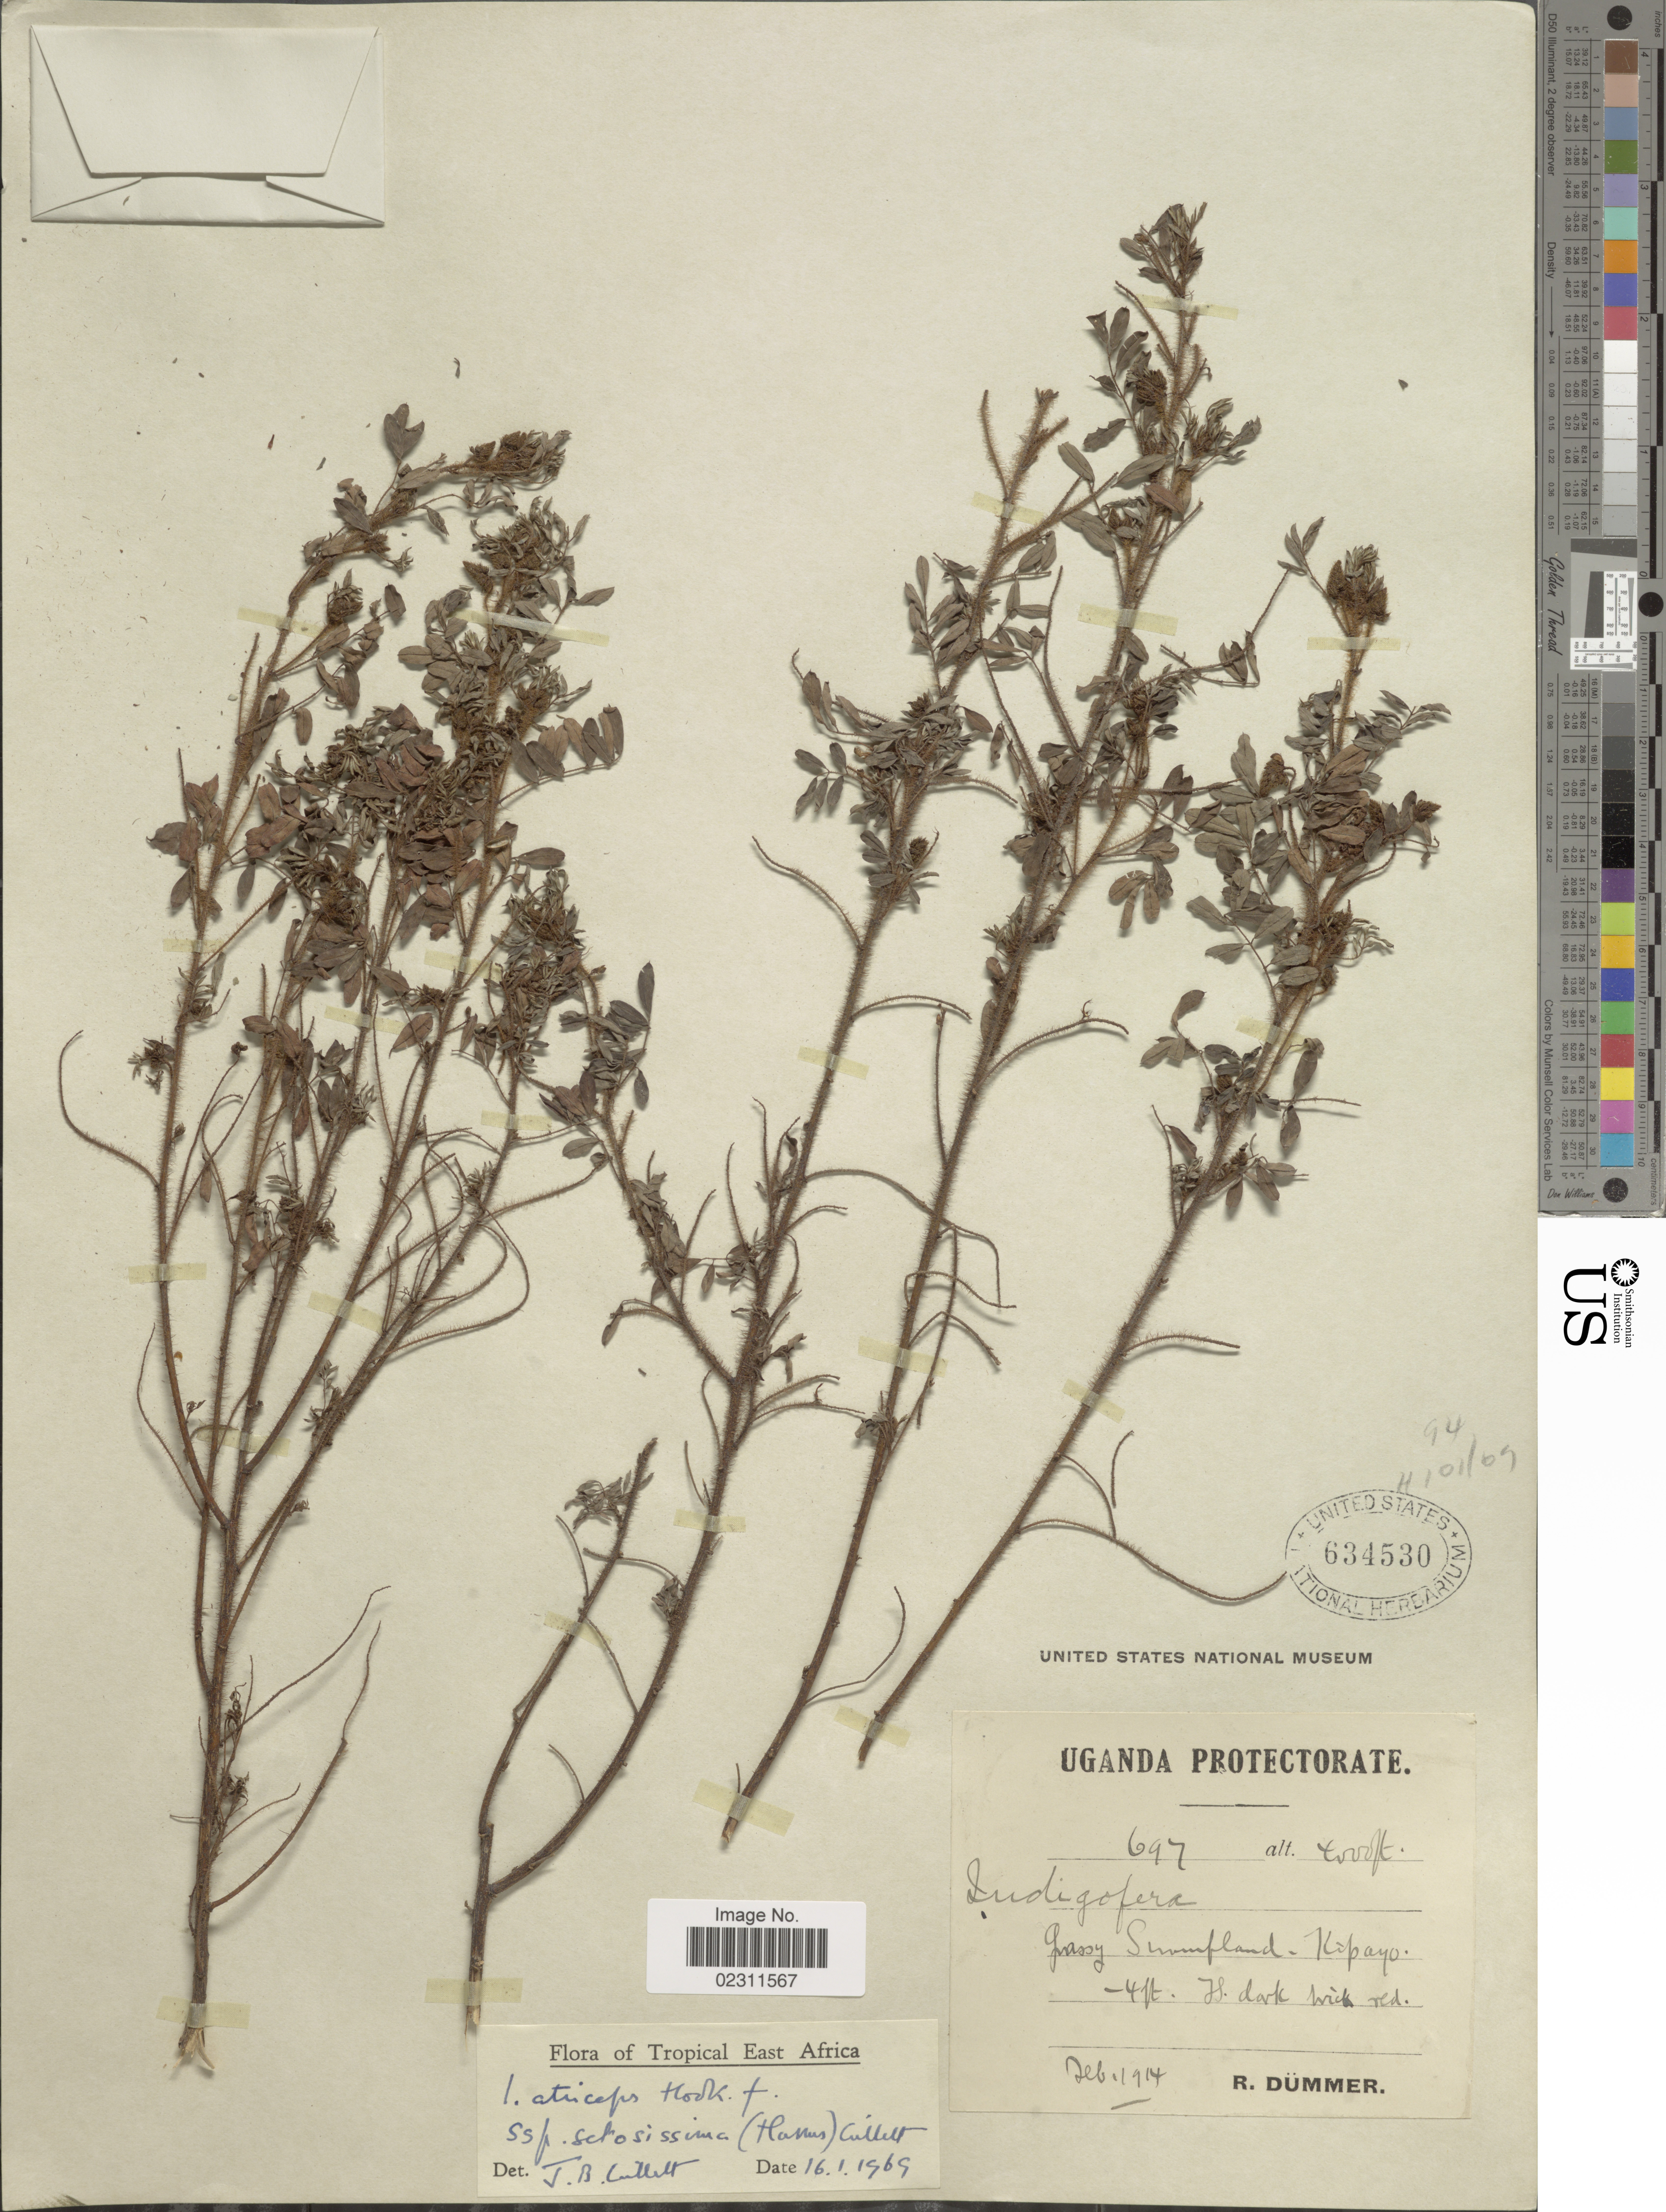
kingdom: Plantae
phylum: Tracheophyta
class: Magnoliopsida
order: Fabales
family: Fabaceae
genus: Indigofera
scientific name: Indigofera atriceps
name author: Hook. f.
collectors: R. A. Dümmer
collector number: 697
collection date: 1914-02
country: Uganda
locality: Uganda Protectorate, KIbayo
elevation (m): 1219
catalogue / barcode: US 634530